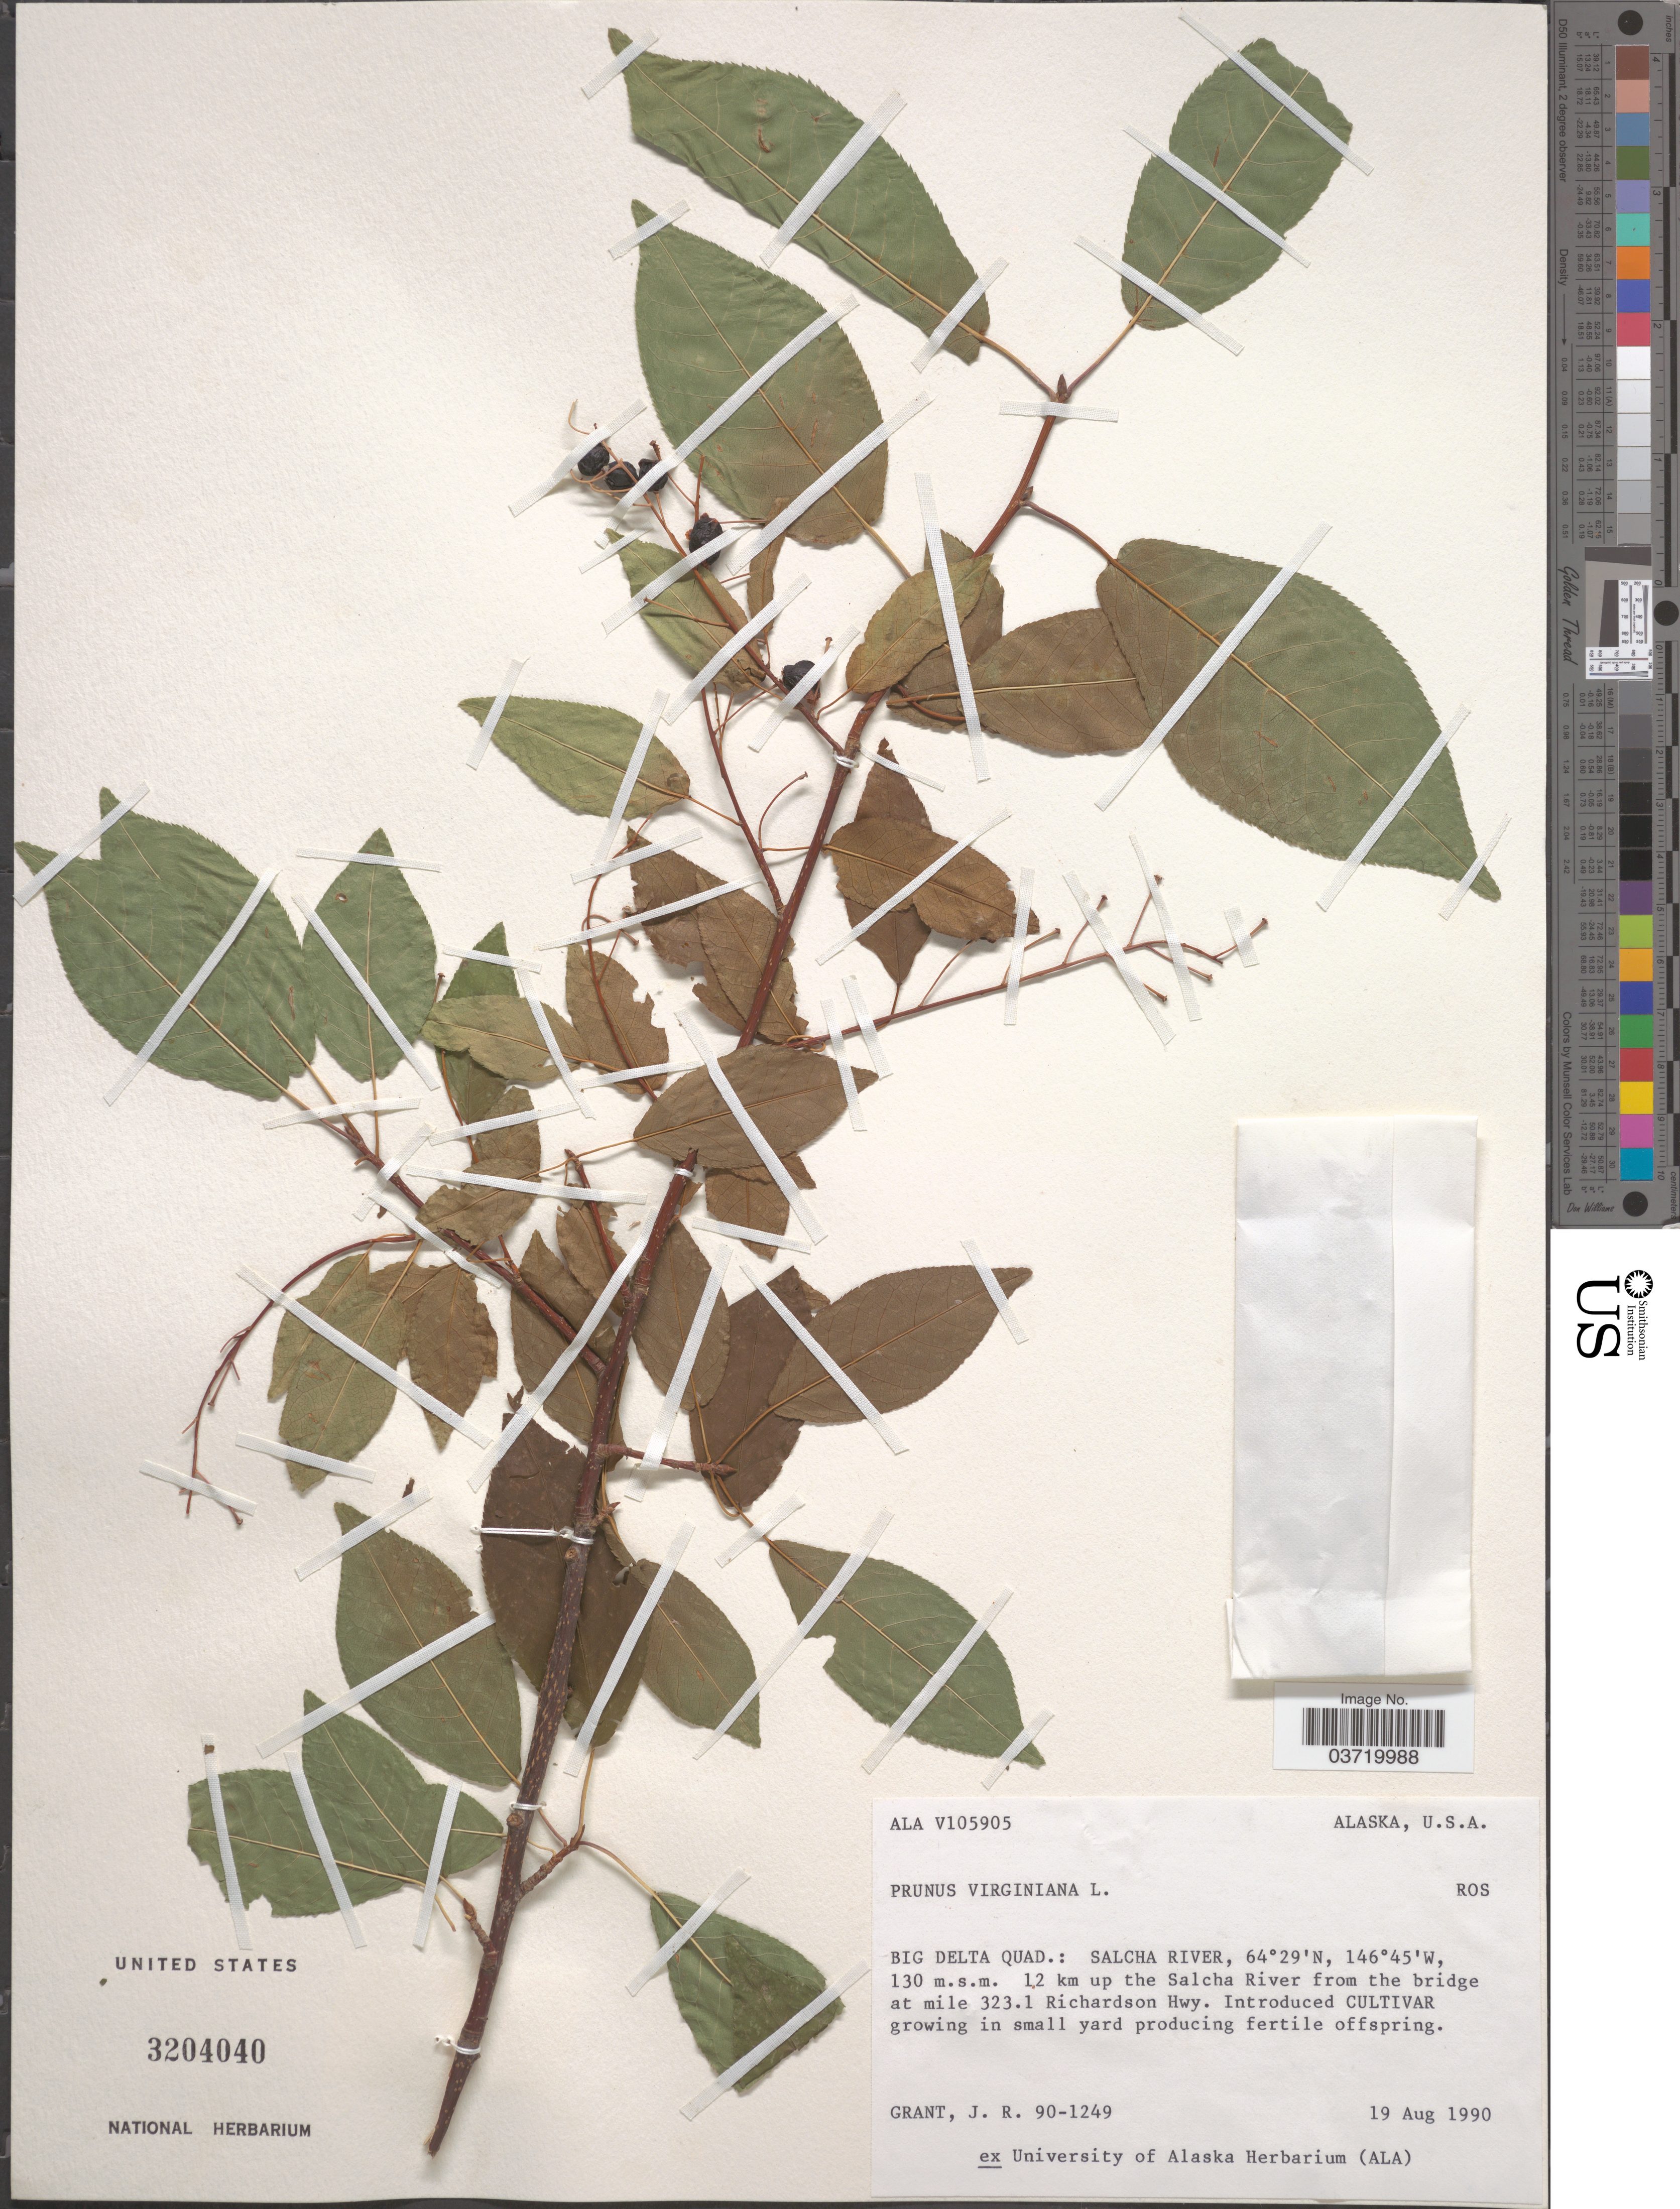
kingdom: Plantae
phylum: Tracheophyta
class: Magnoliopsida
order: Rosales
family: Rosaceae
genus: Prunus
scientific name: Prunus virginiana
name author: L.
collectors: J. Grant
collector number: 90-1249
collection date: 1990-08-19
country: United States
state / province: Alaska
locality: Big Delta Quad.: Salcha River. 1.2 km up the Salcha River from the bridge at mile 323.1 Richardson Hwy.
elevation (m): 130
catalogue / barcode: US 3204040